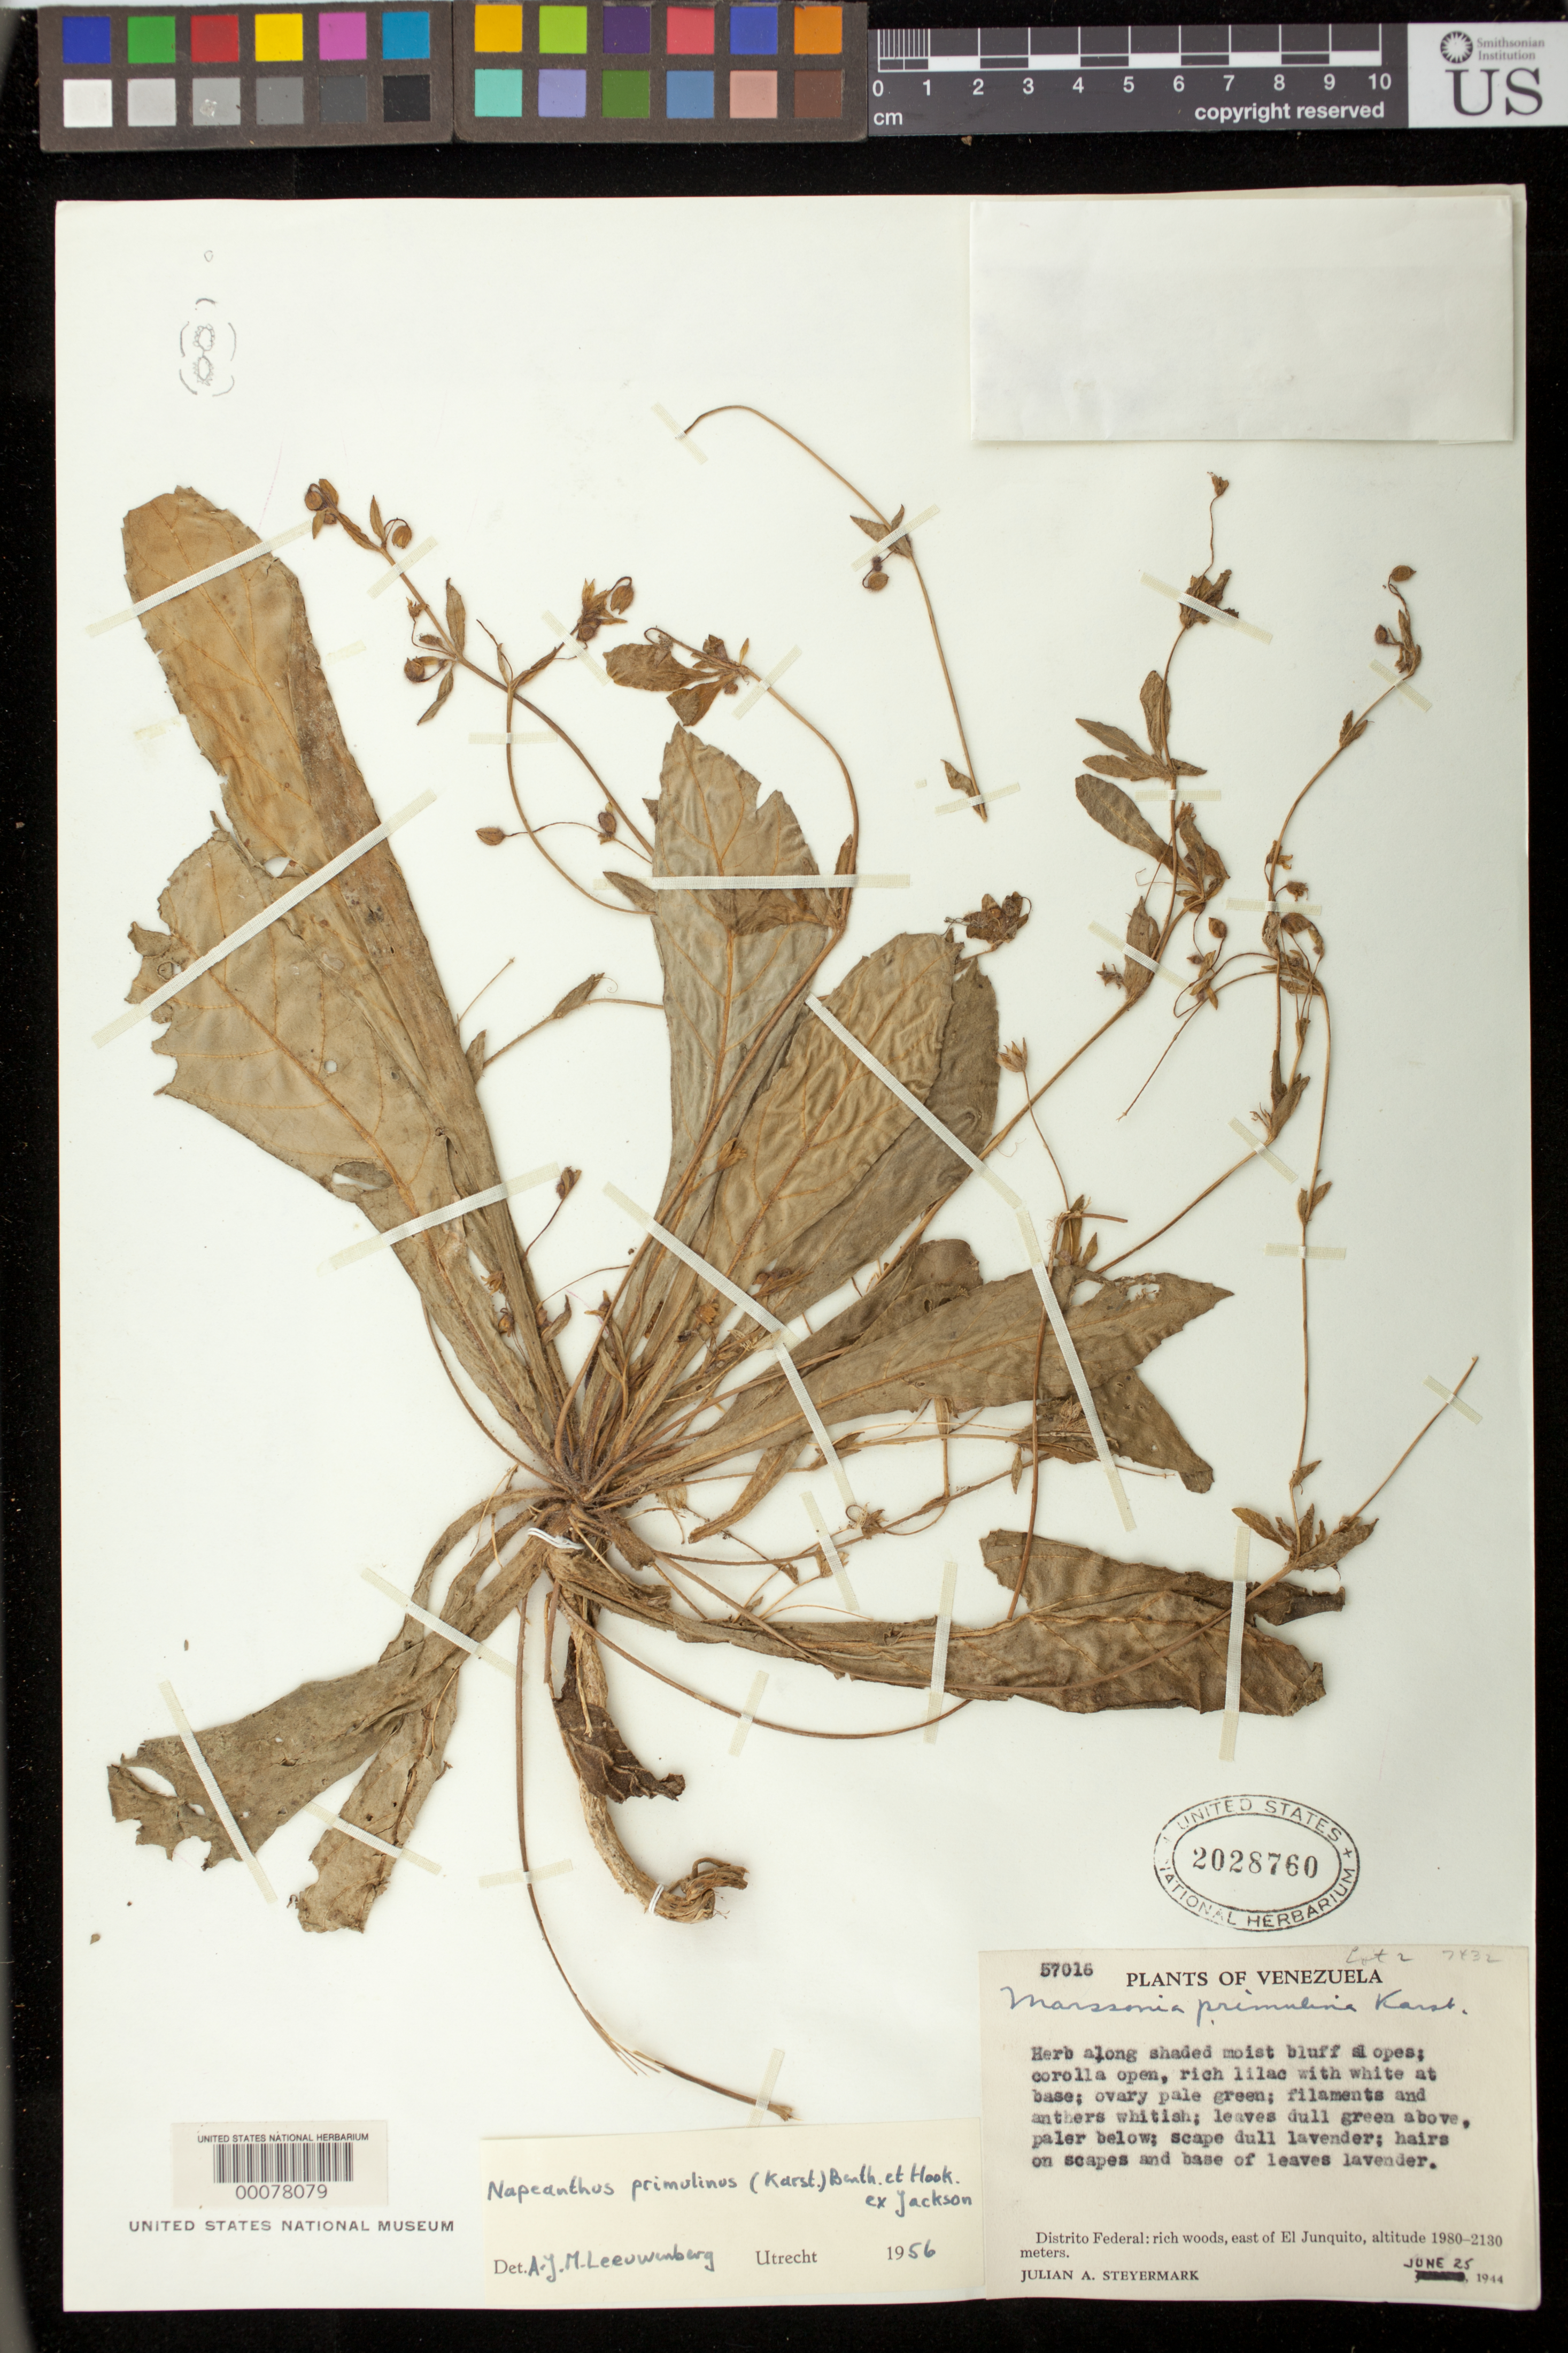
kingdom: Plantae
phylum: Tracheophyta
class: Magnoliopsida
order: Lamiales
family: Gesneriaceae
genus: Napeanthus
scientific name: Napeanthus primulinus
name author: (H. Karst.) Benth. & Hook. f. ex Jacks.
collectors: J. Steyermark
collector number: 57016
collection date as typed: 25 Jun 1944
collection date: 1944-06-25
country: Venezuela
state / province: Distrito Federal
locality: East of El Junquito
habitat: Rich woods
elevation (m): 1980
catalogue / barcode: US 2028760